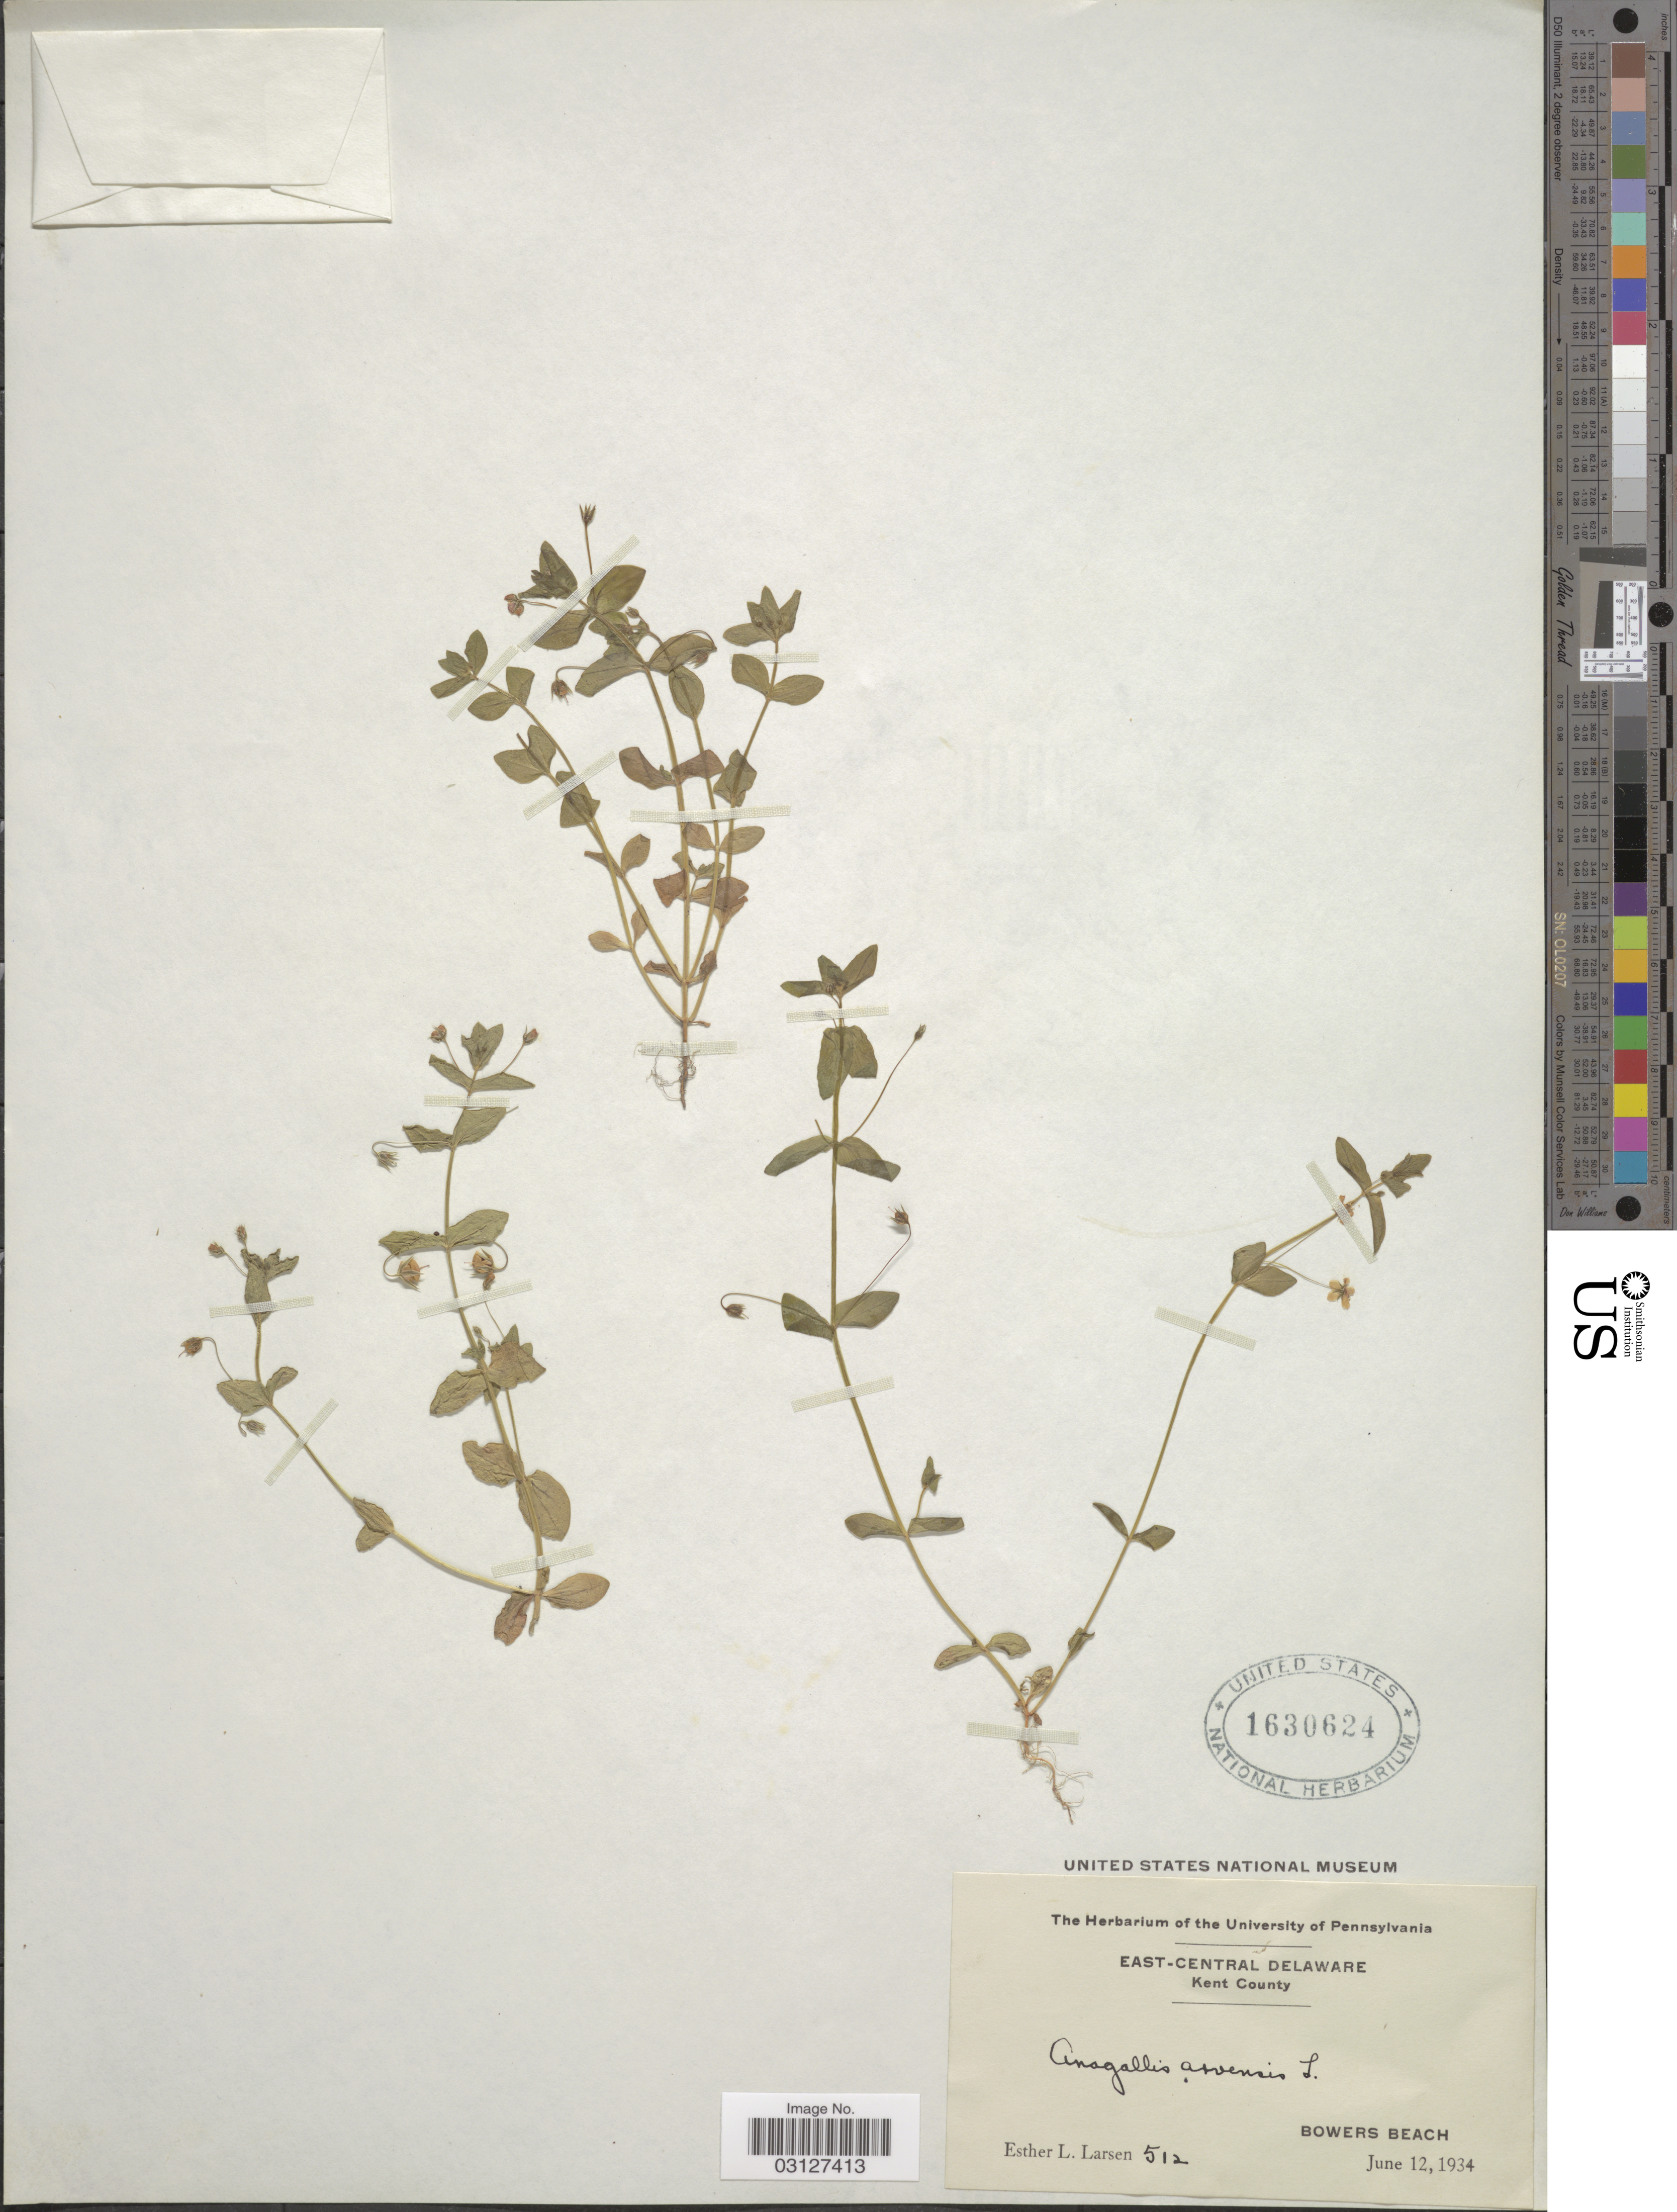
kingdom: Plantae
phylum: Tracheophyta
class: Magnoliopsida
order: Ericales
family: Primulaceae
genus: Anagallis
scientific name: Anagallis arvensis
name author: L.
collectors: E. L. Larsen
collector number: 512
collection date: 1934-06-12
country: United States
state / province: Delaware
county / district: Kent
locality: East-Central Delaware. Kent County. Bowers Beach.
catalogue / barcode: US 1630624